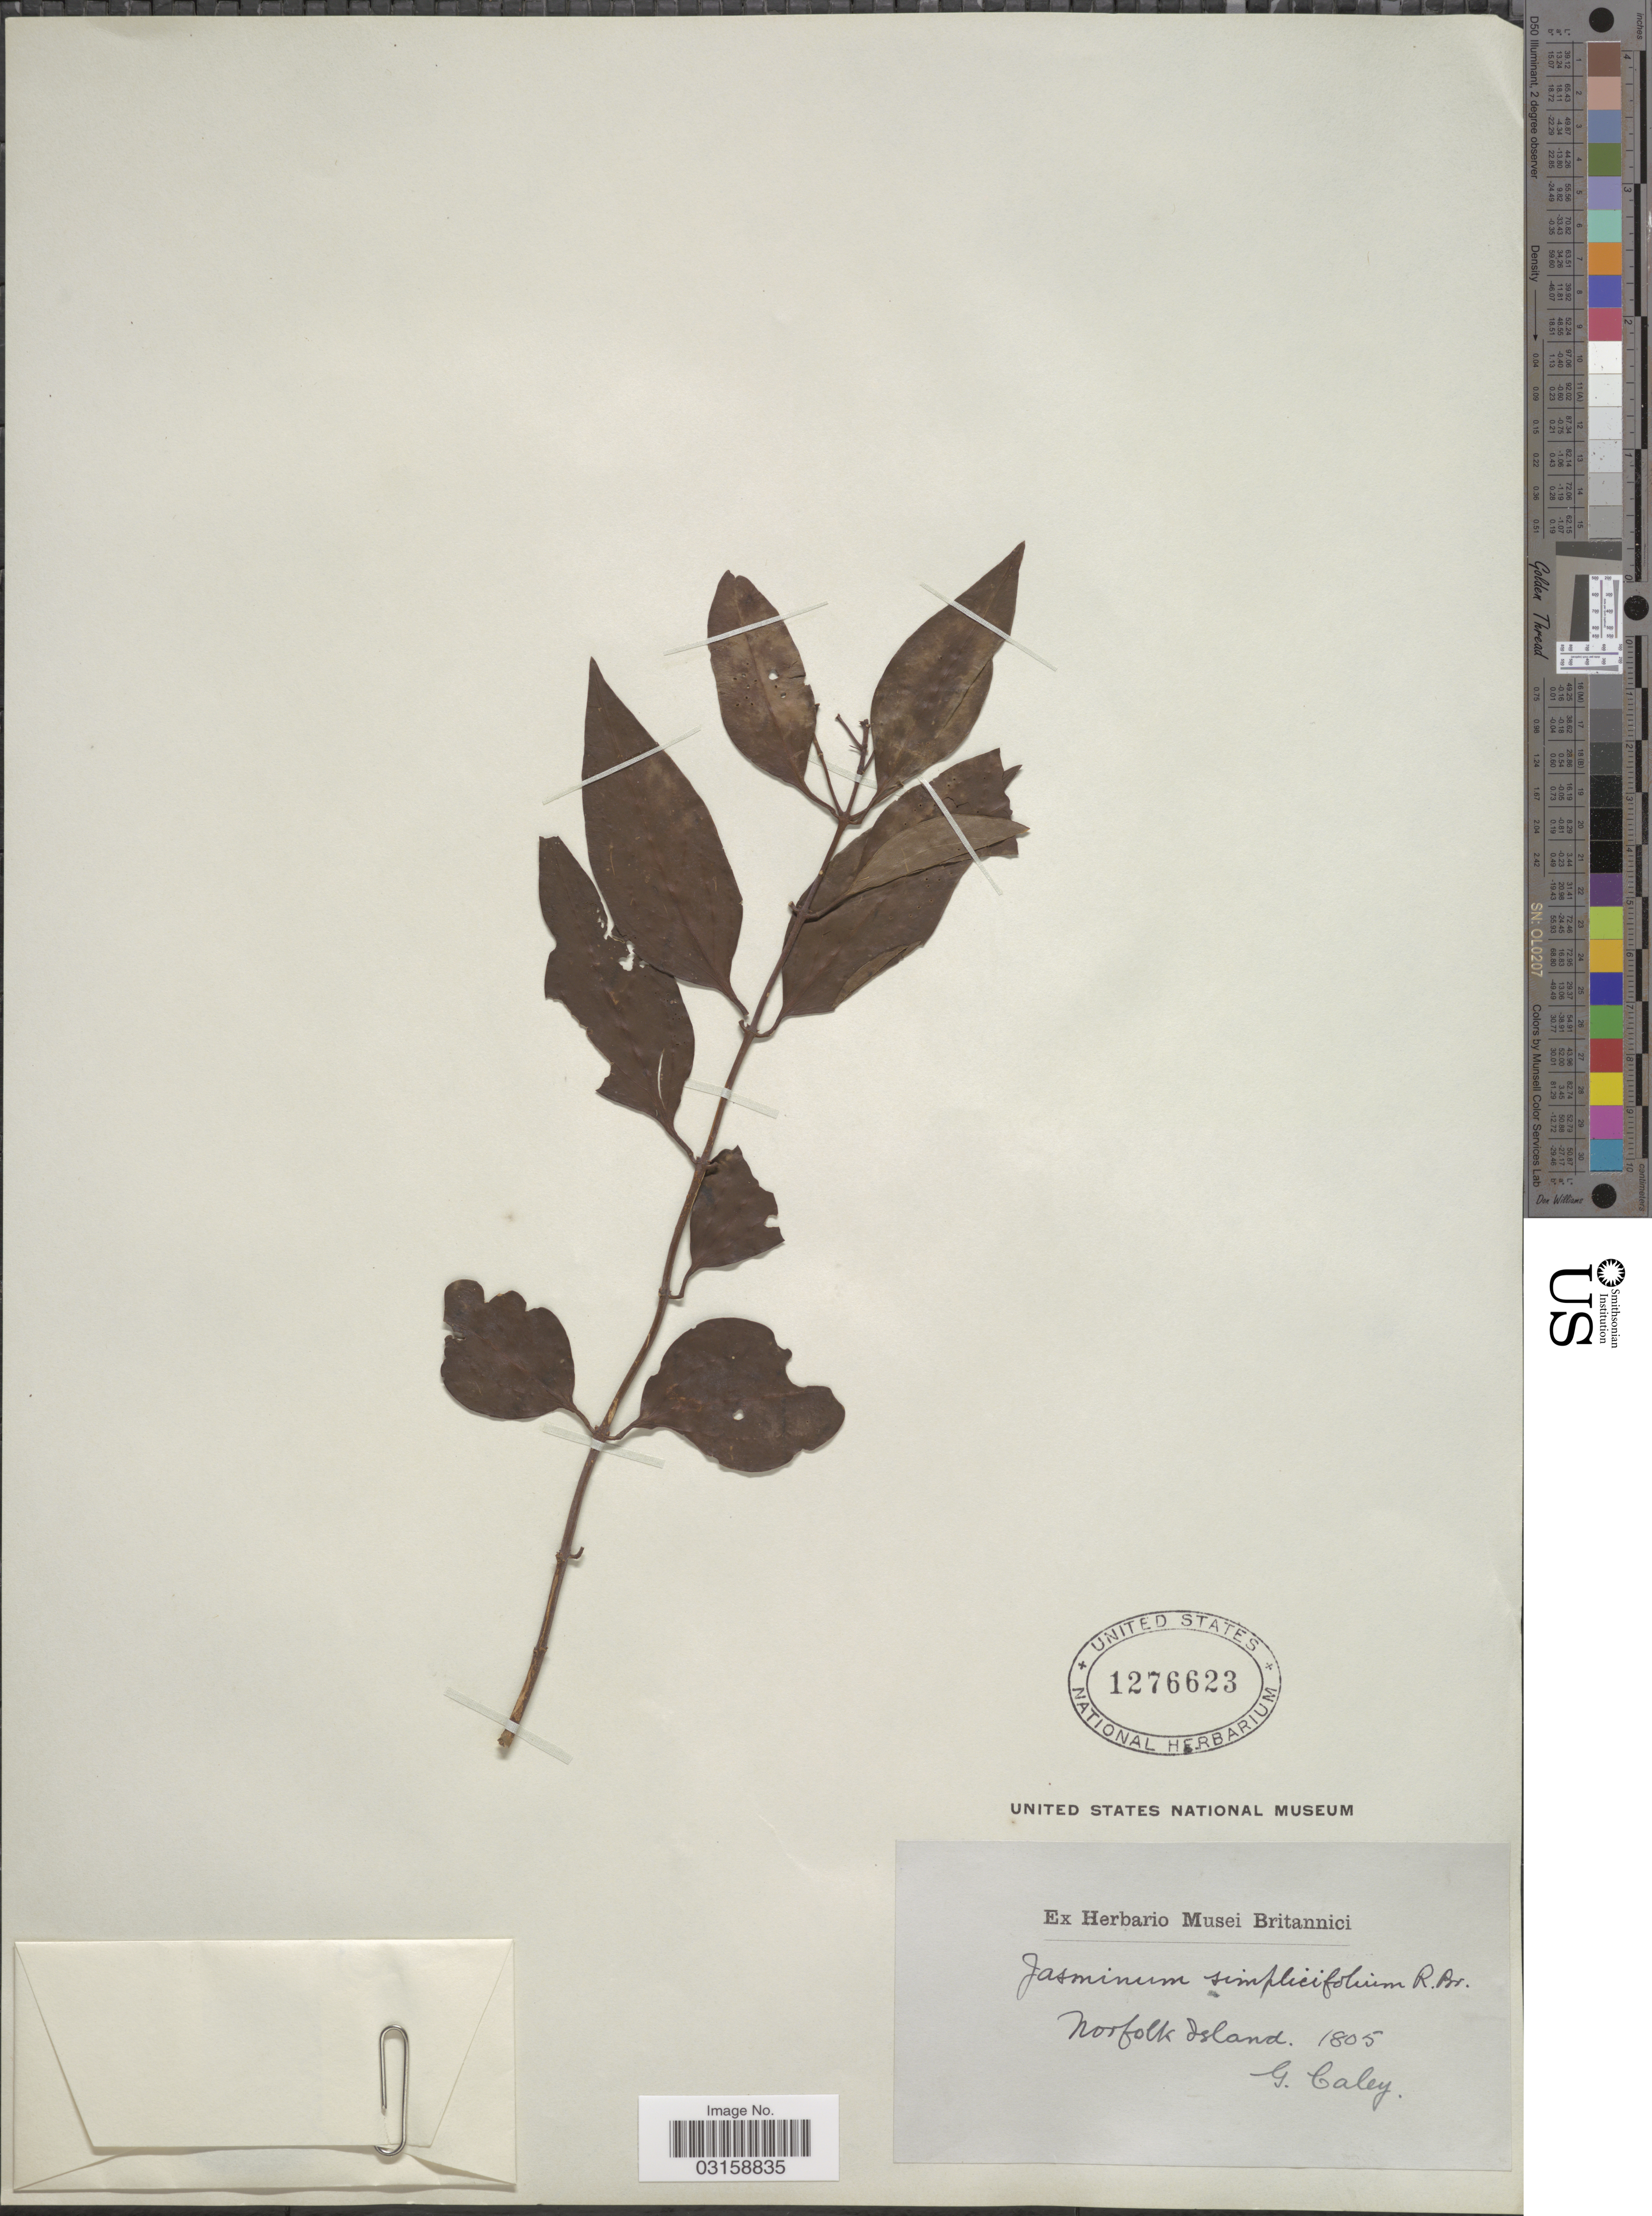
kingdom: Plantae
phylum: Tracheophyta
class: Magnoliopsida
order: Lamiales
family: Oleaceae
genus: Jasminum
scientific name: Jasminum simplicifolium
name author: G. Forst.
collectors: G. Caley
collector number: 1805?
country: Australia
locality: Norfolk Island.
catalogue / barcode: US 1276623